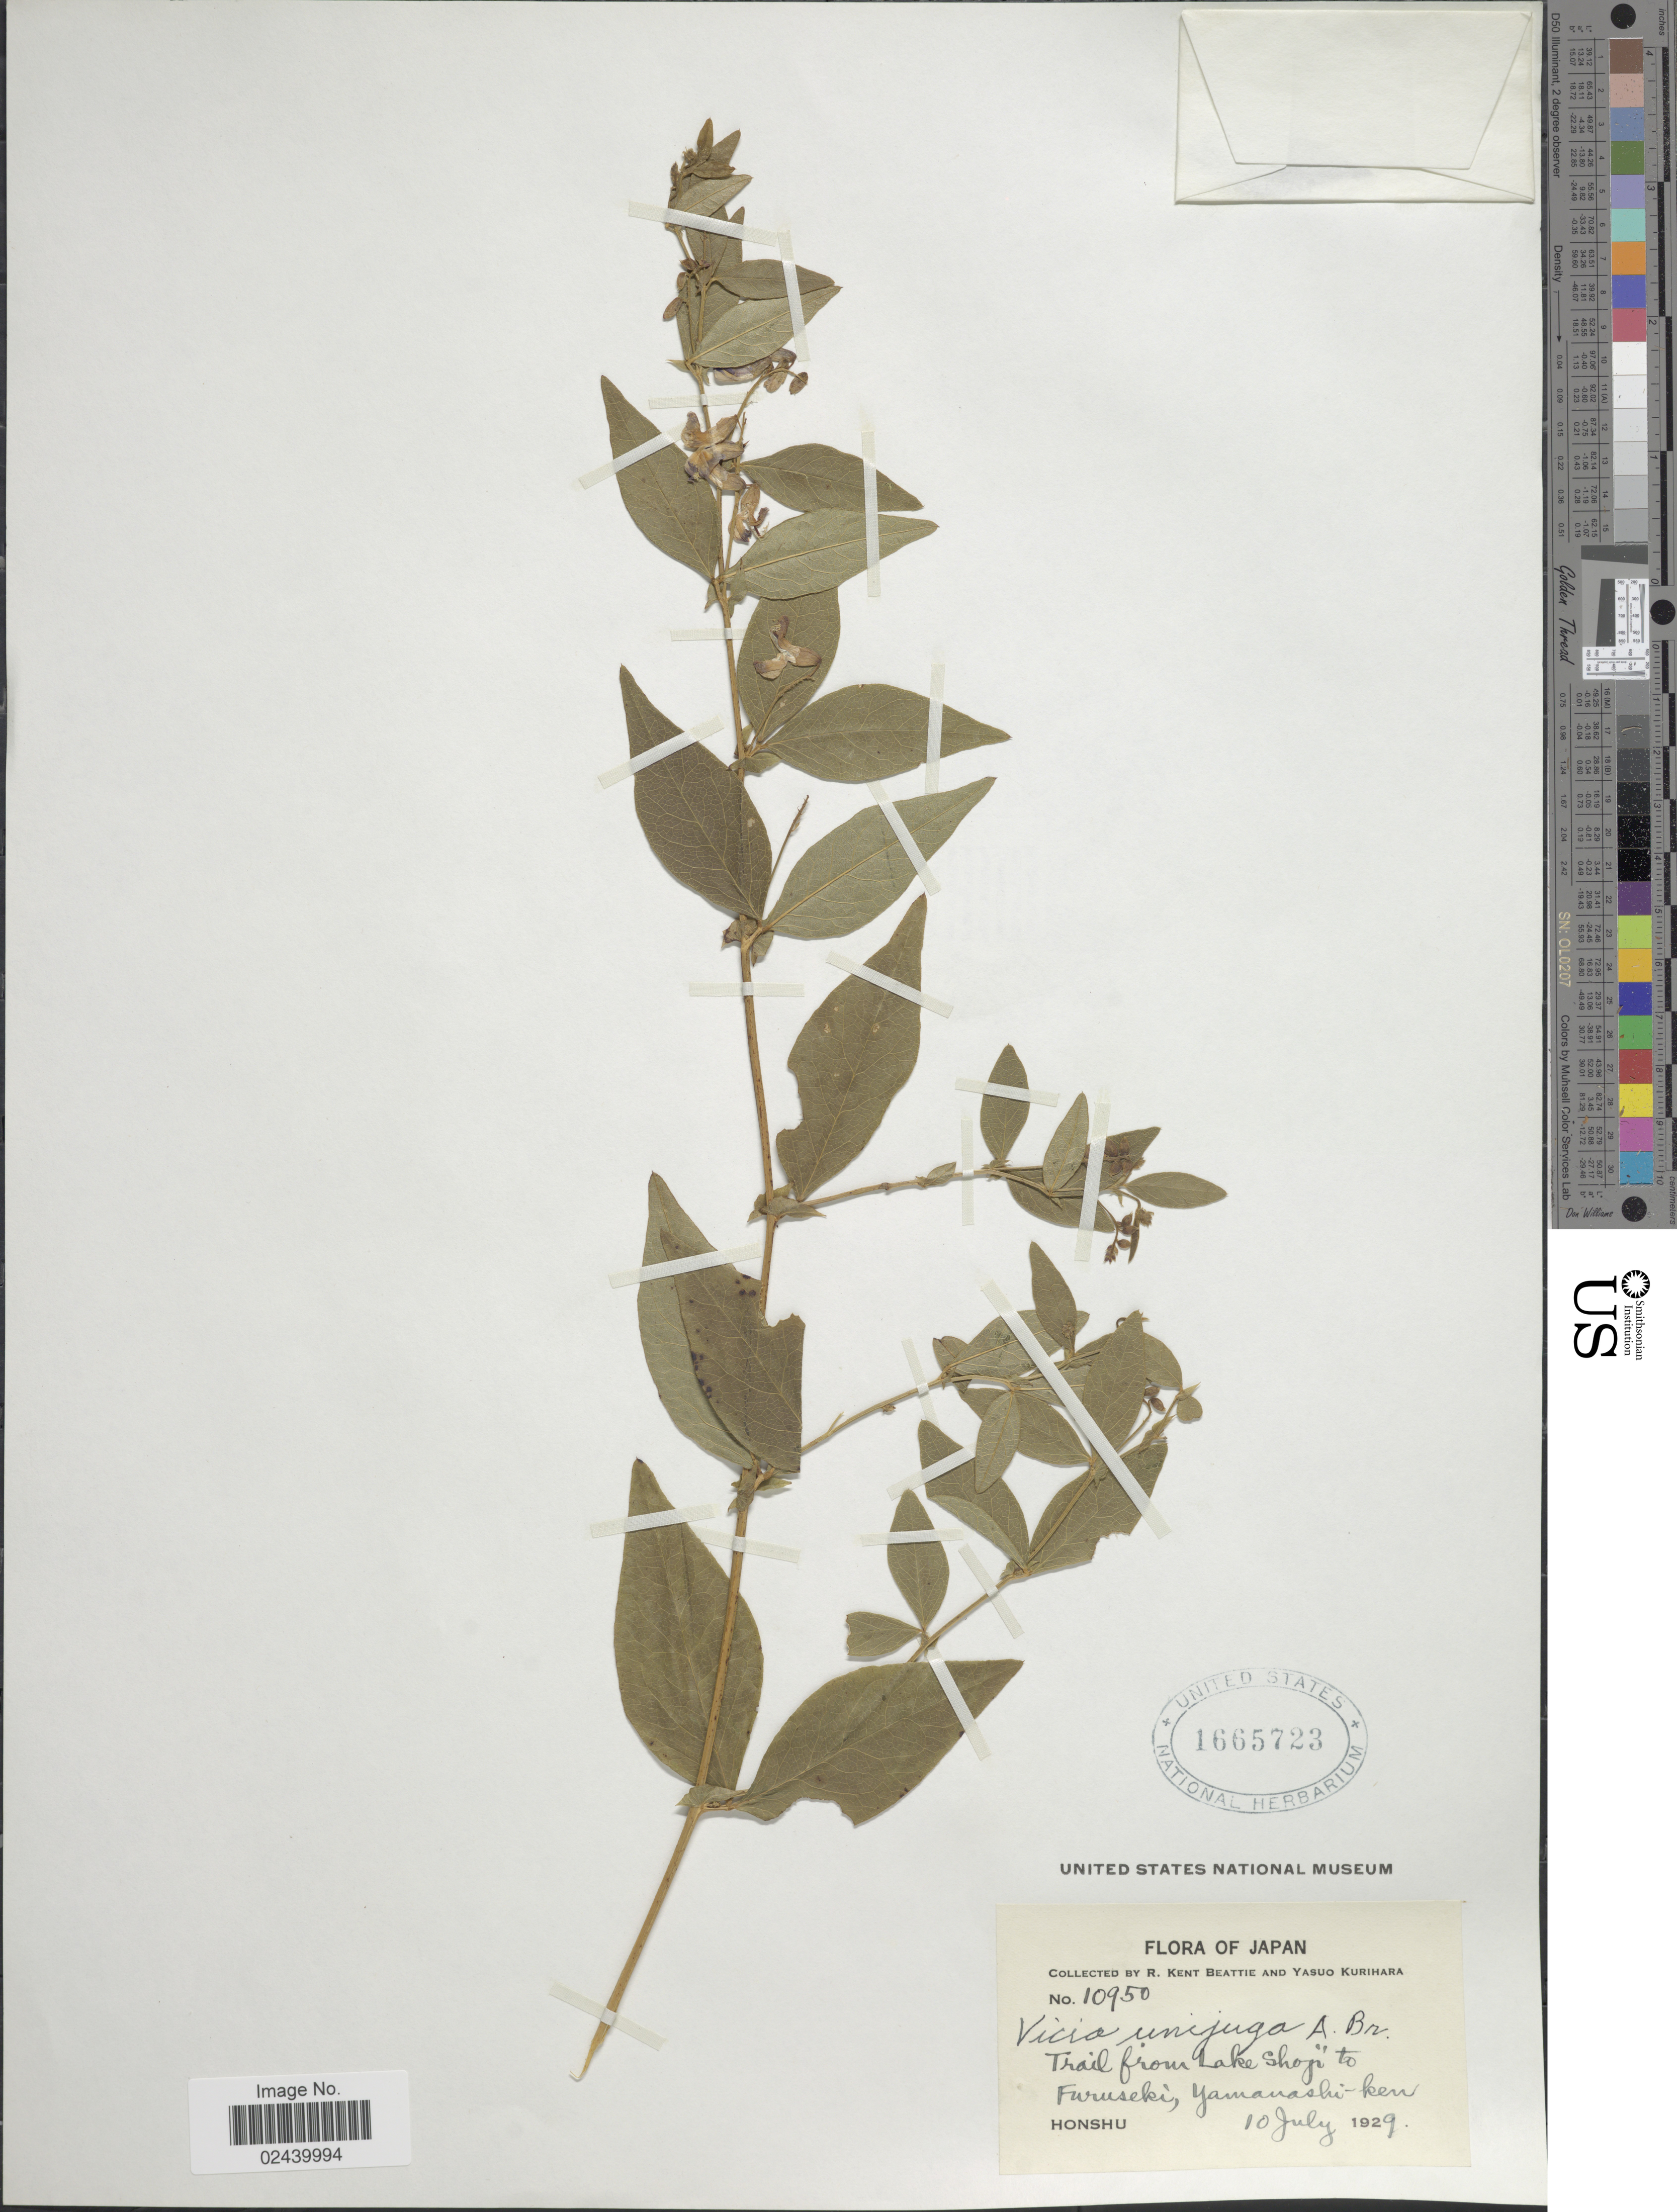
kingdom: Plantae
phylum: Tracheophyta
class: Magnoliopsida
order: Fabales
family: Fabaceae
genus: Vicia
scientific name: Vicia unijuga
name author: A. Braun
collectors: R. K. Beattie & Y. Kurihara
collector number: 10950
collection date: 1929-07-10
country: Japan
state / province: Yamanasi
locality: Trail from lake Shoji to Furuschki, Yamanashi-ken, Honshu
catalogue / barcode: US 1665723